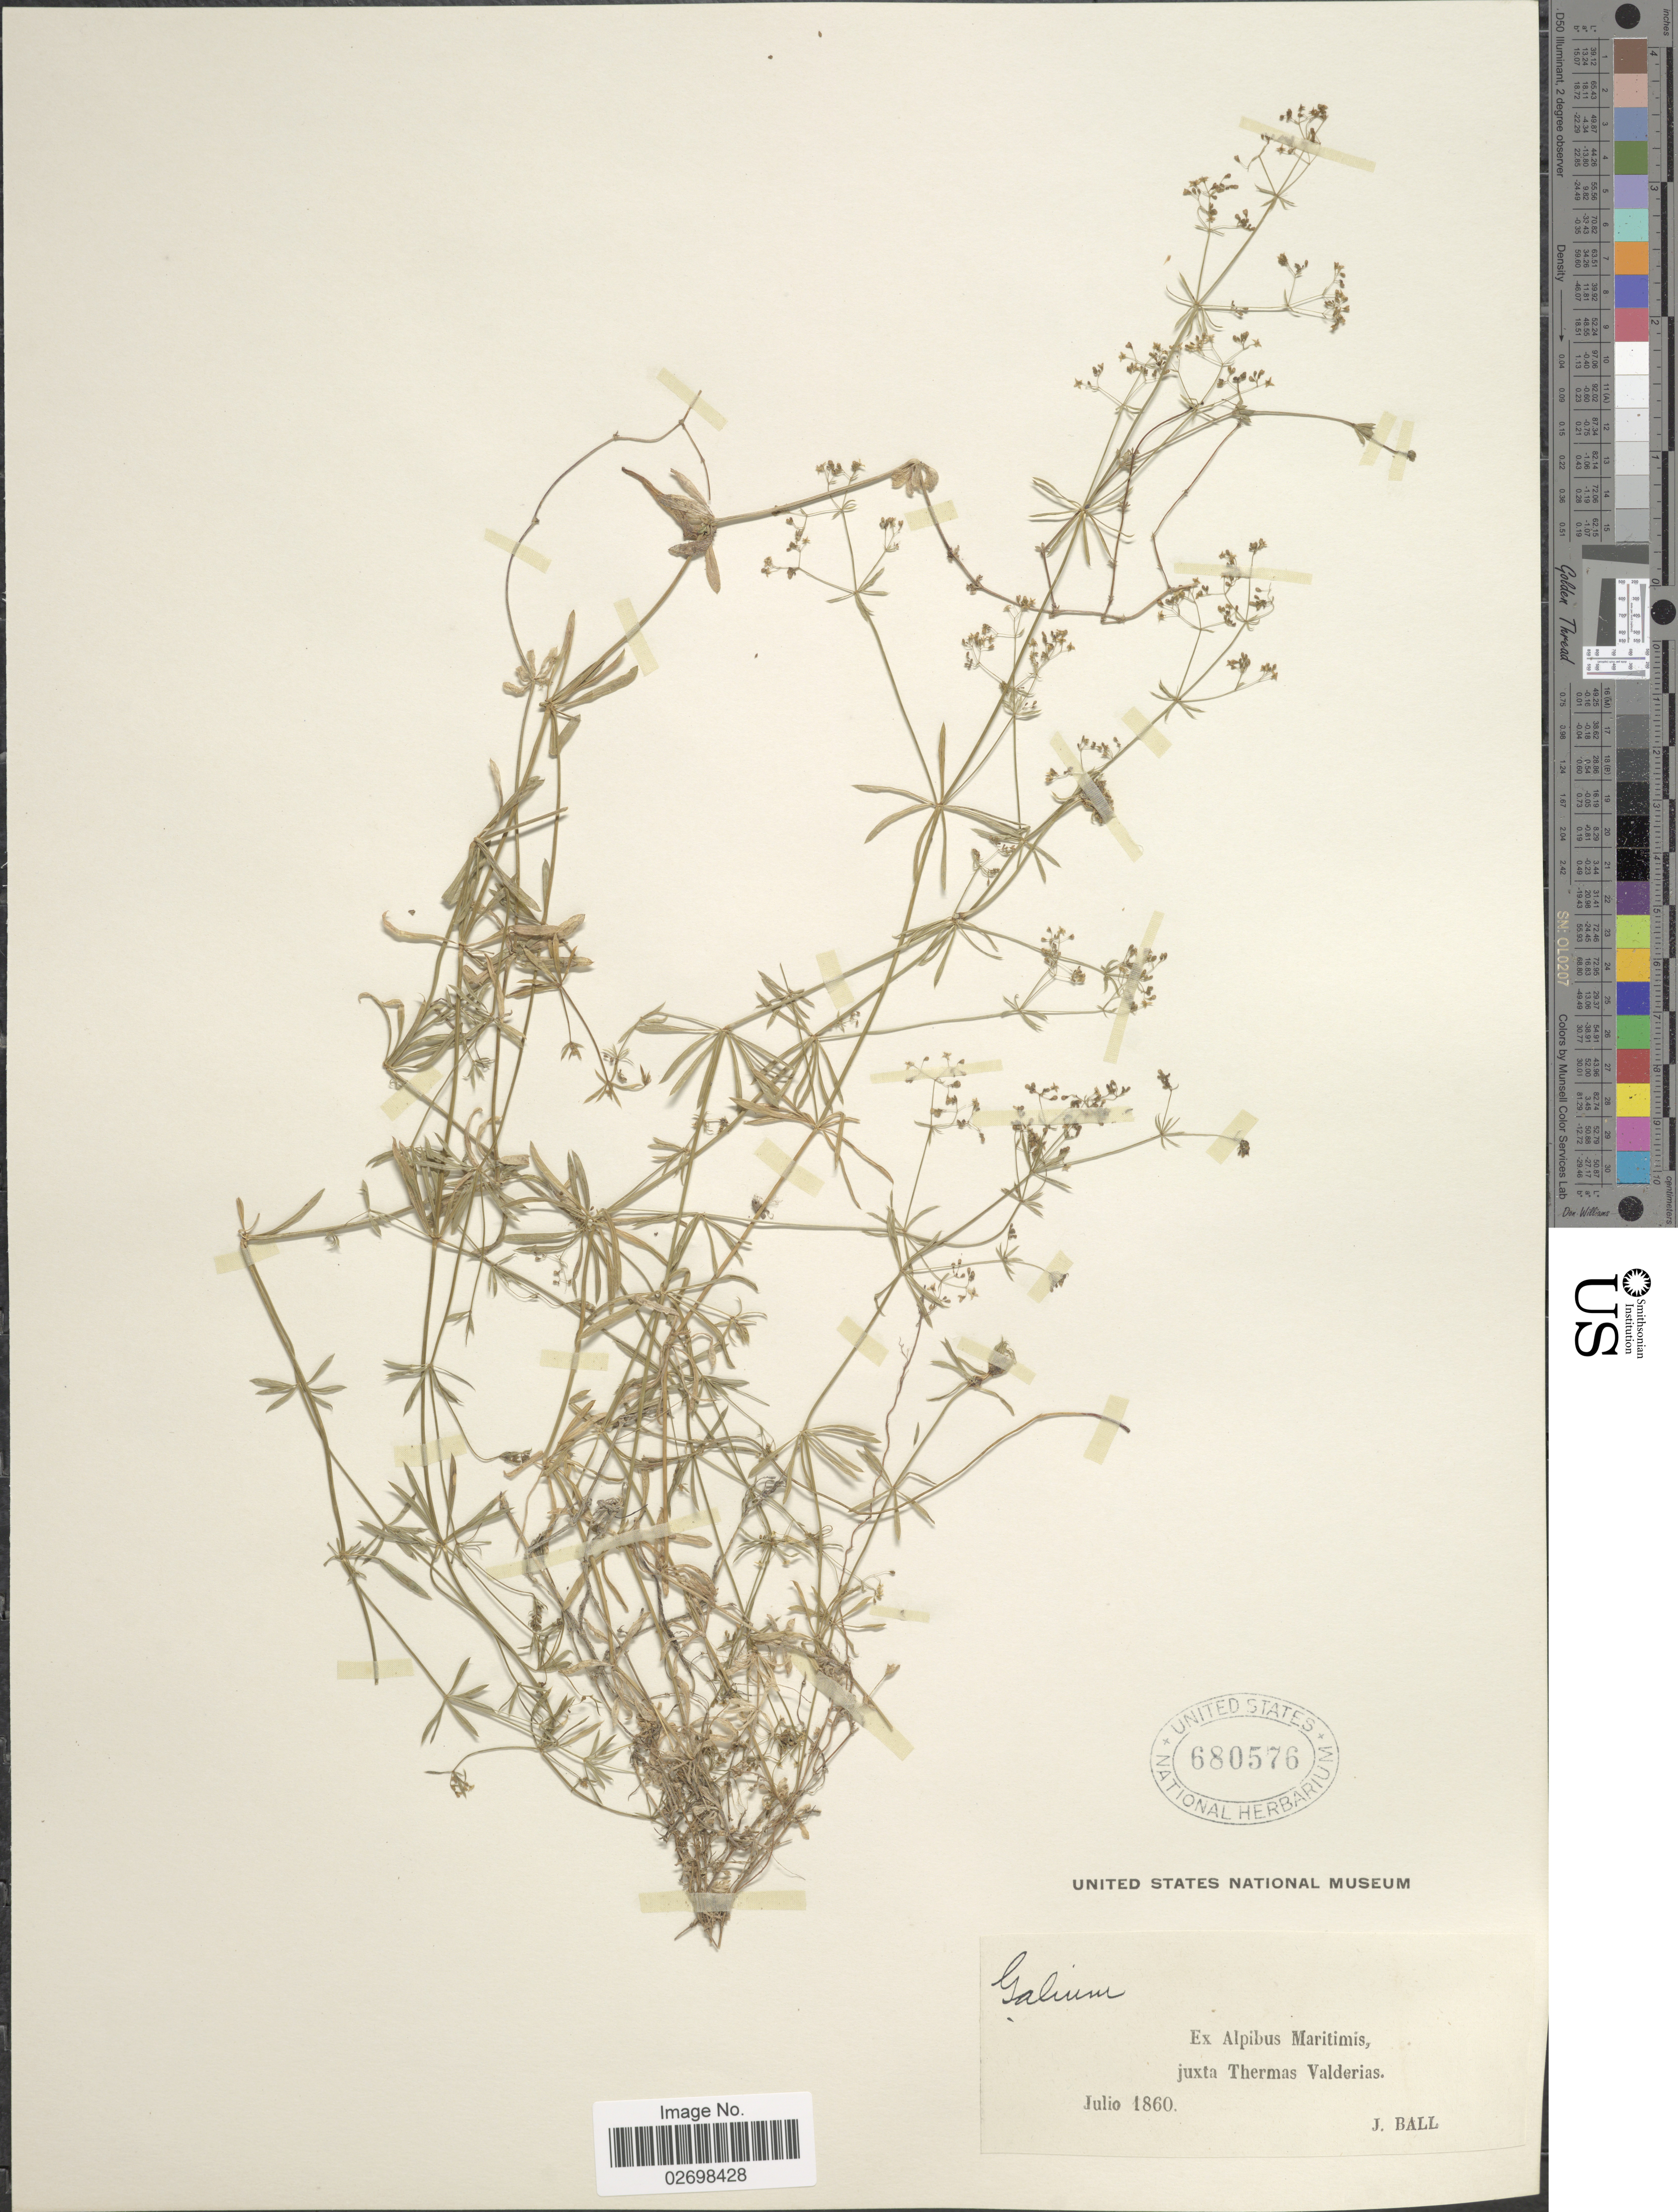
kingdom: Plantae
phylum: Tracheophyta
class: Magnoliopsida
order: Gentianales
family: Rubiaceae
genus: Galium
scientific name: Galium sp.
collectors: J. Ball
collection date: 1860-07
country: Spain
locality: Alpibus Maritimis, juxta Thermas Valderias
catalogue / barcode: US 680576